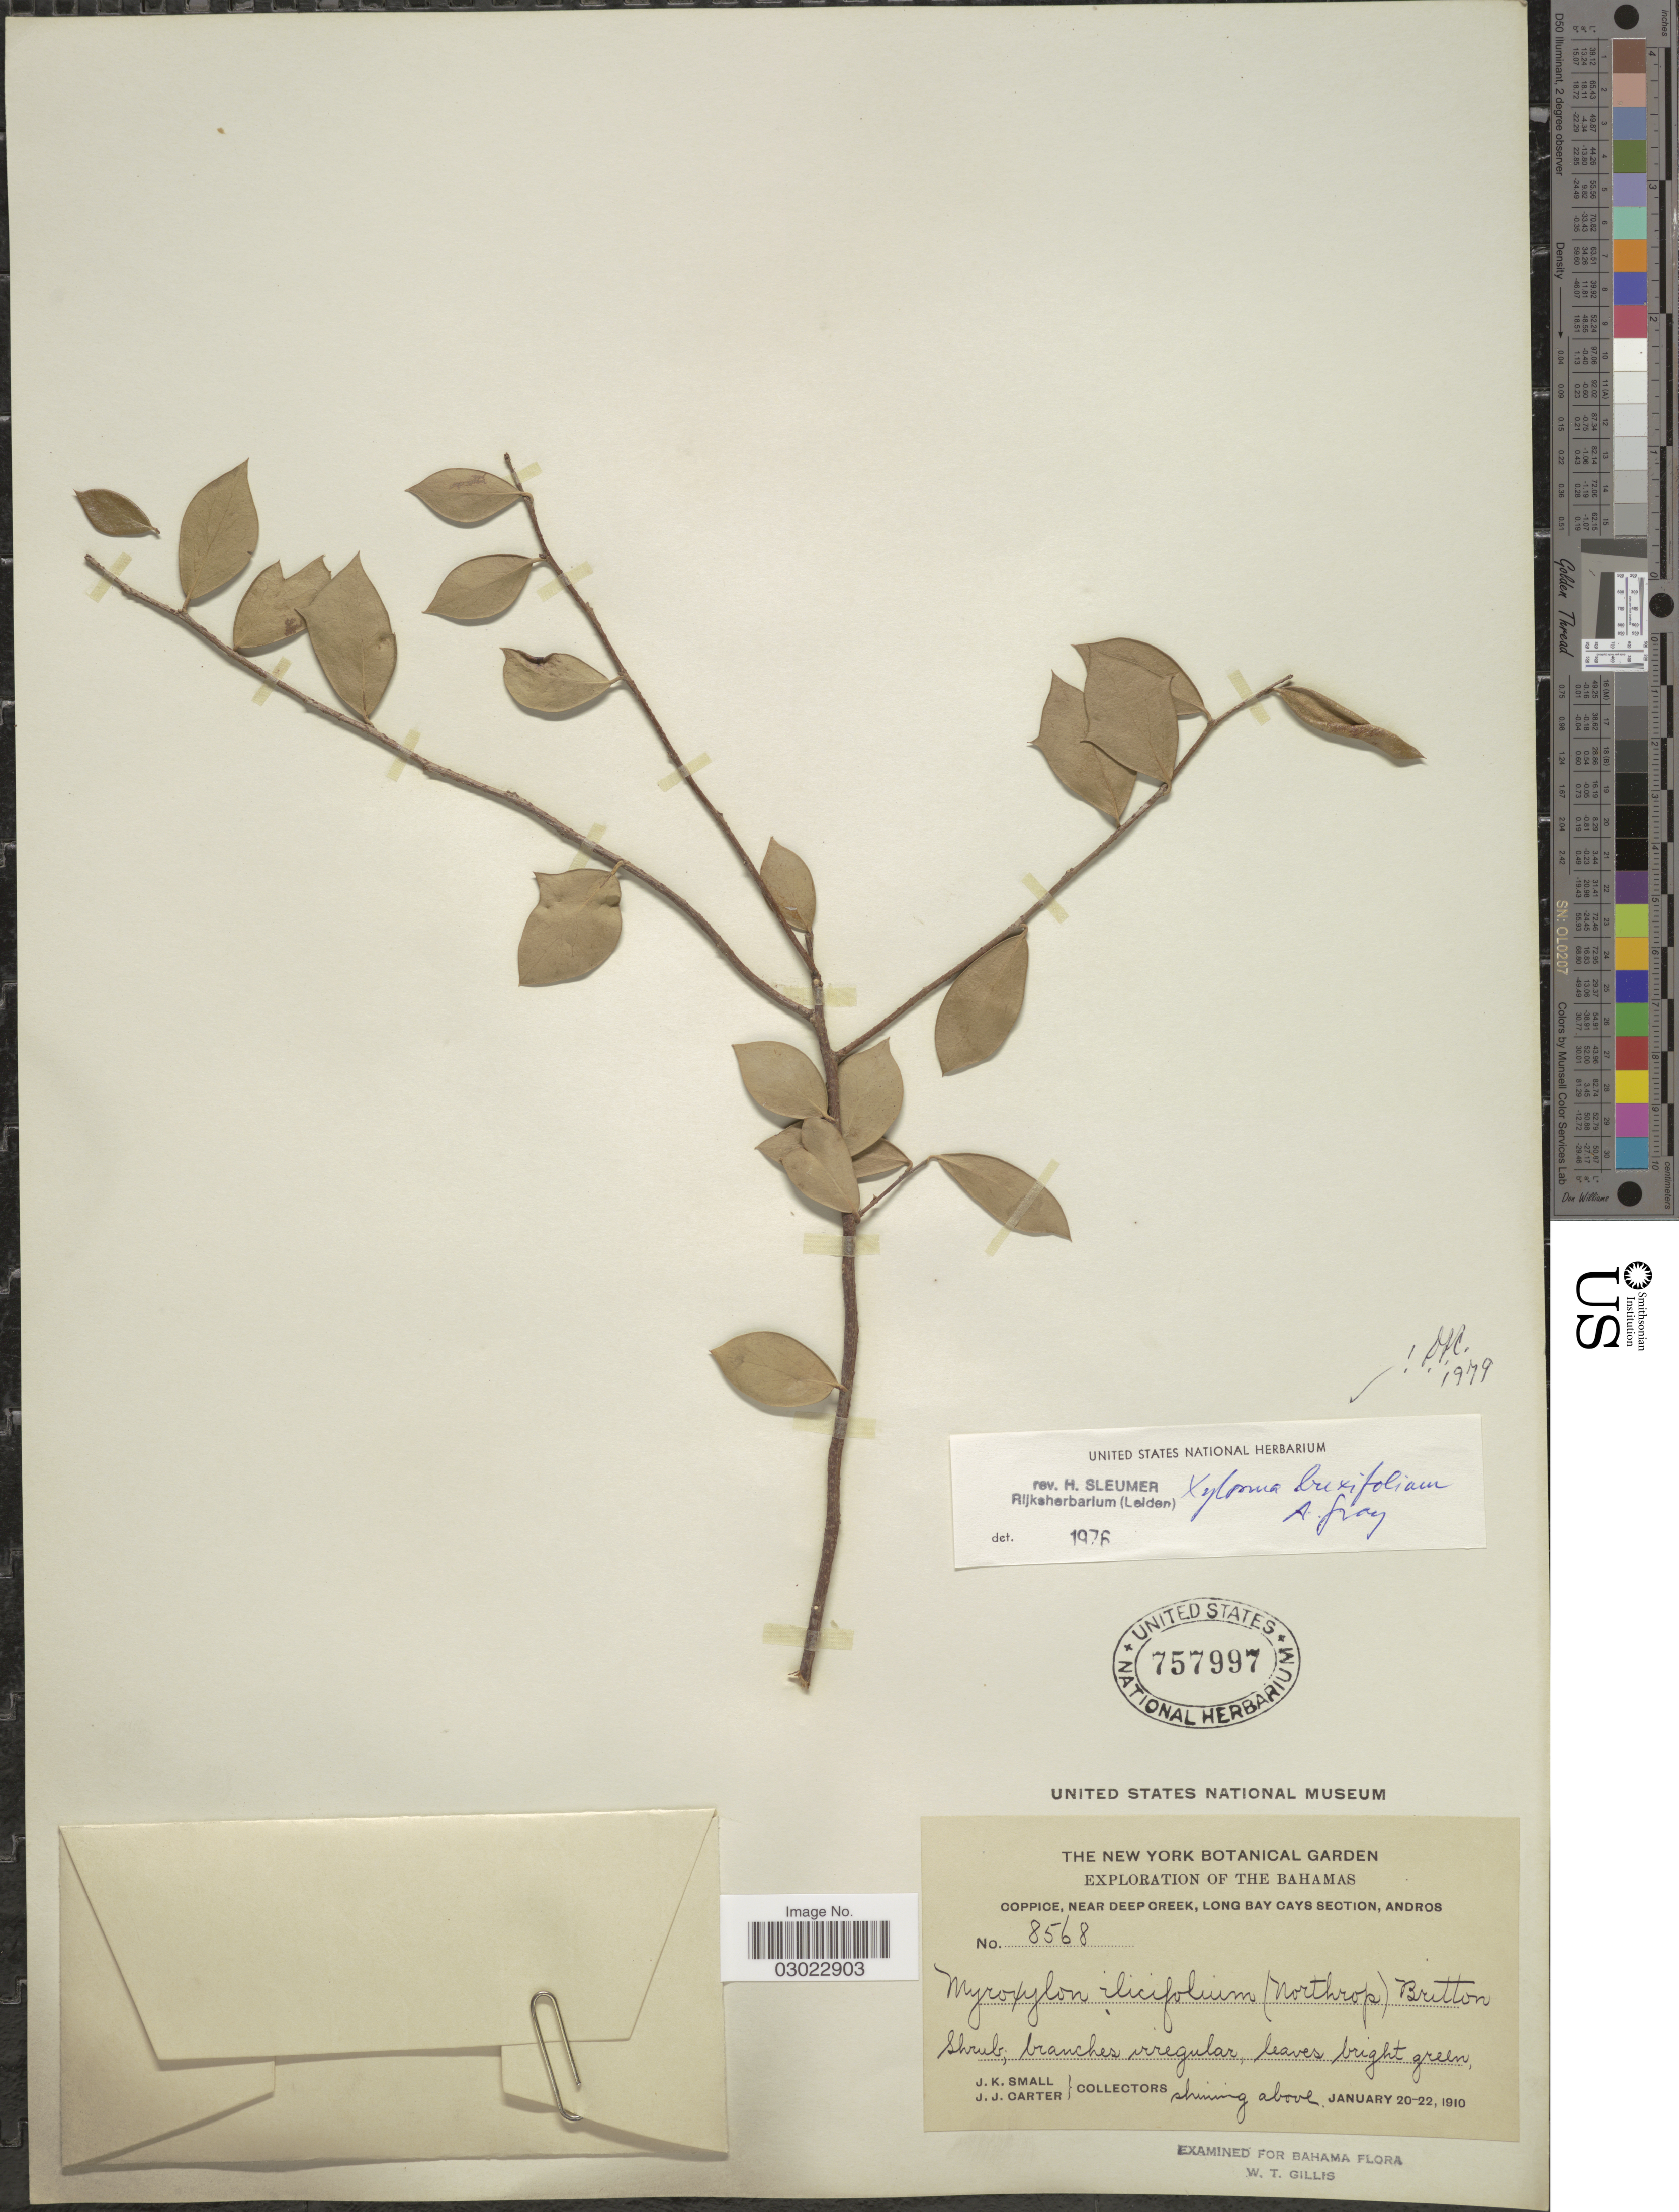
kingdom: Plantae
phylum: Tracheophyta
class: Magnoliopsida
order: Malpighiales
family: Salicaceae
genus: Xylosma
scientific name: Xylosma buxifolia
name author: A. Gray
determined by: Sleumer, H. O.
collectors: J. K. Small & J. Carter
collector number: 8568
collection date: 1910-01-20/1910-01-22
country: Bahamas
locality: Coppice, Near Deep Creek, Long Bay Cays Section, Andros.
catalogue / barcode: US 757997